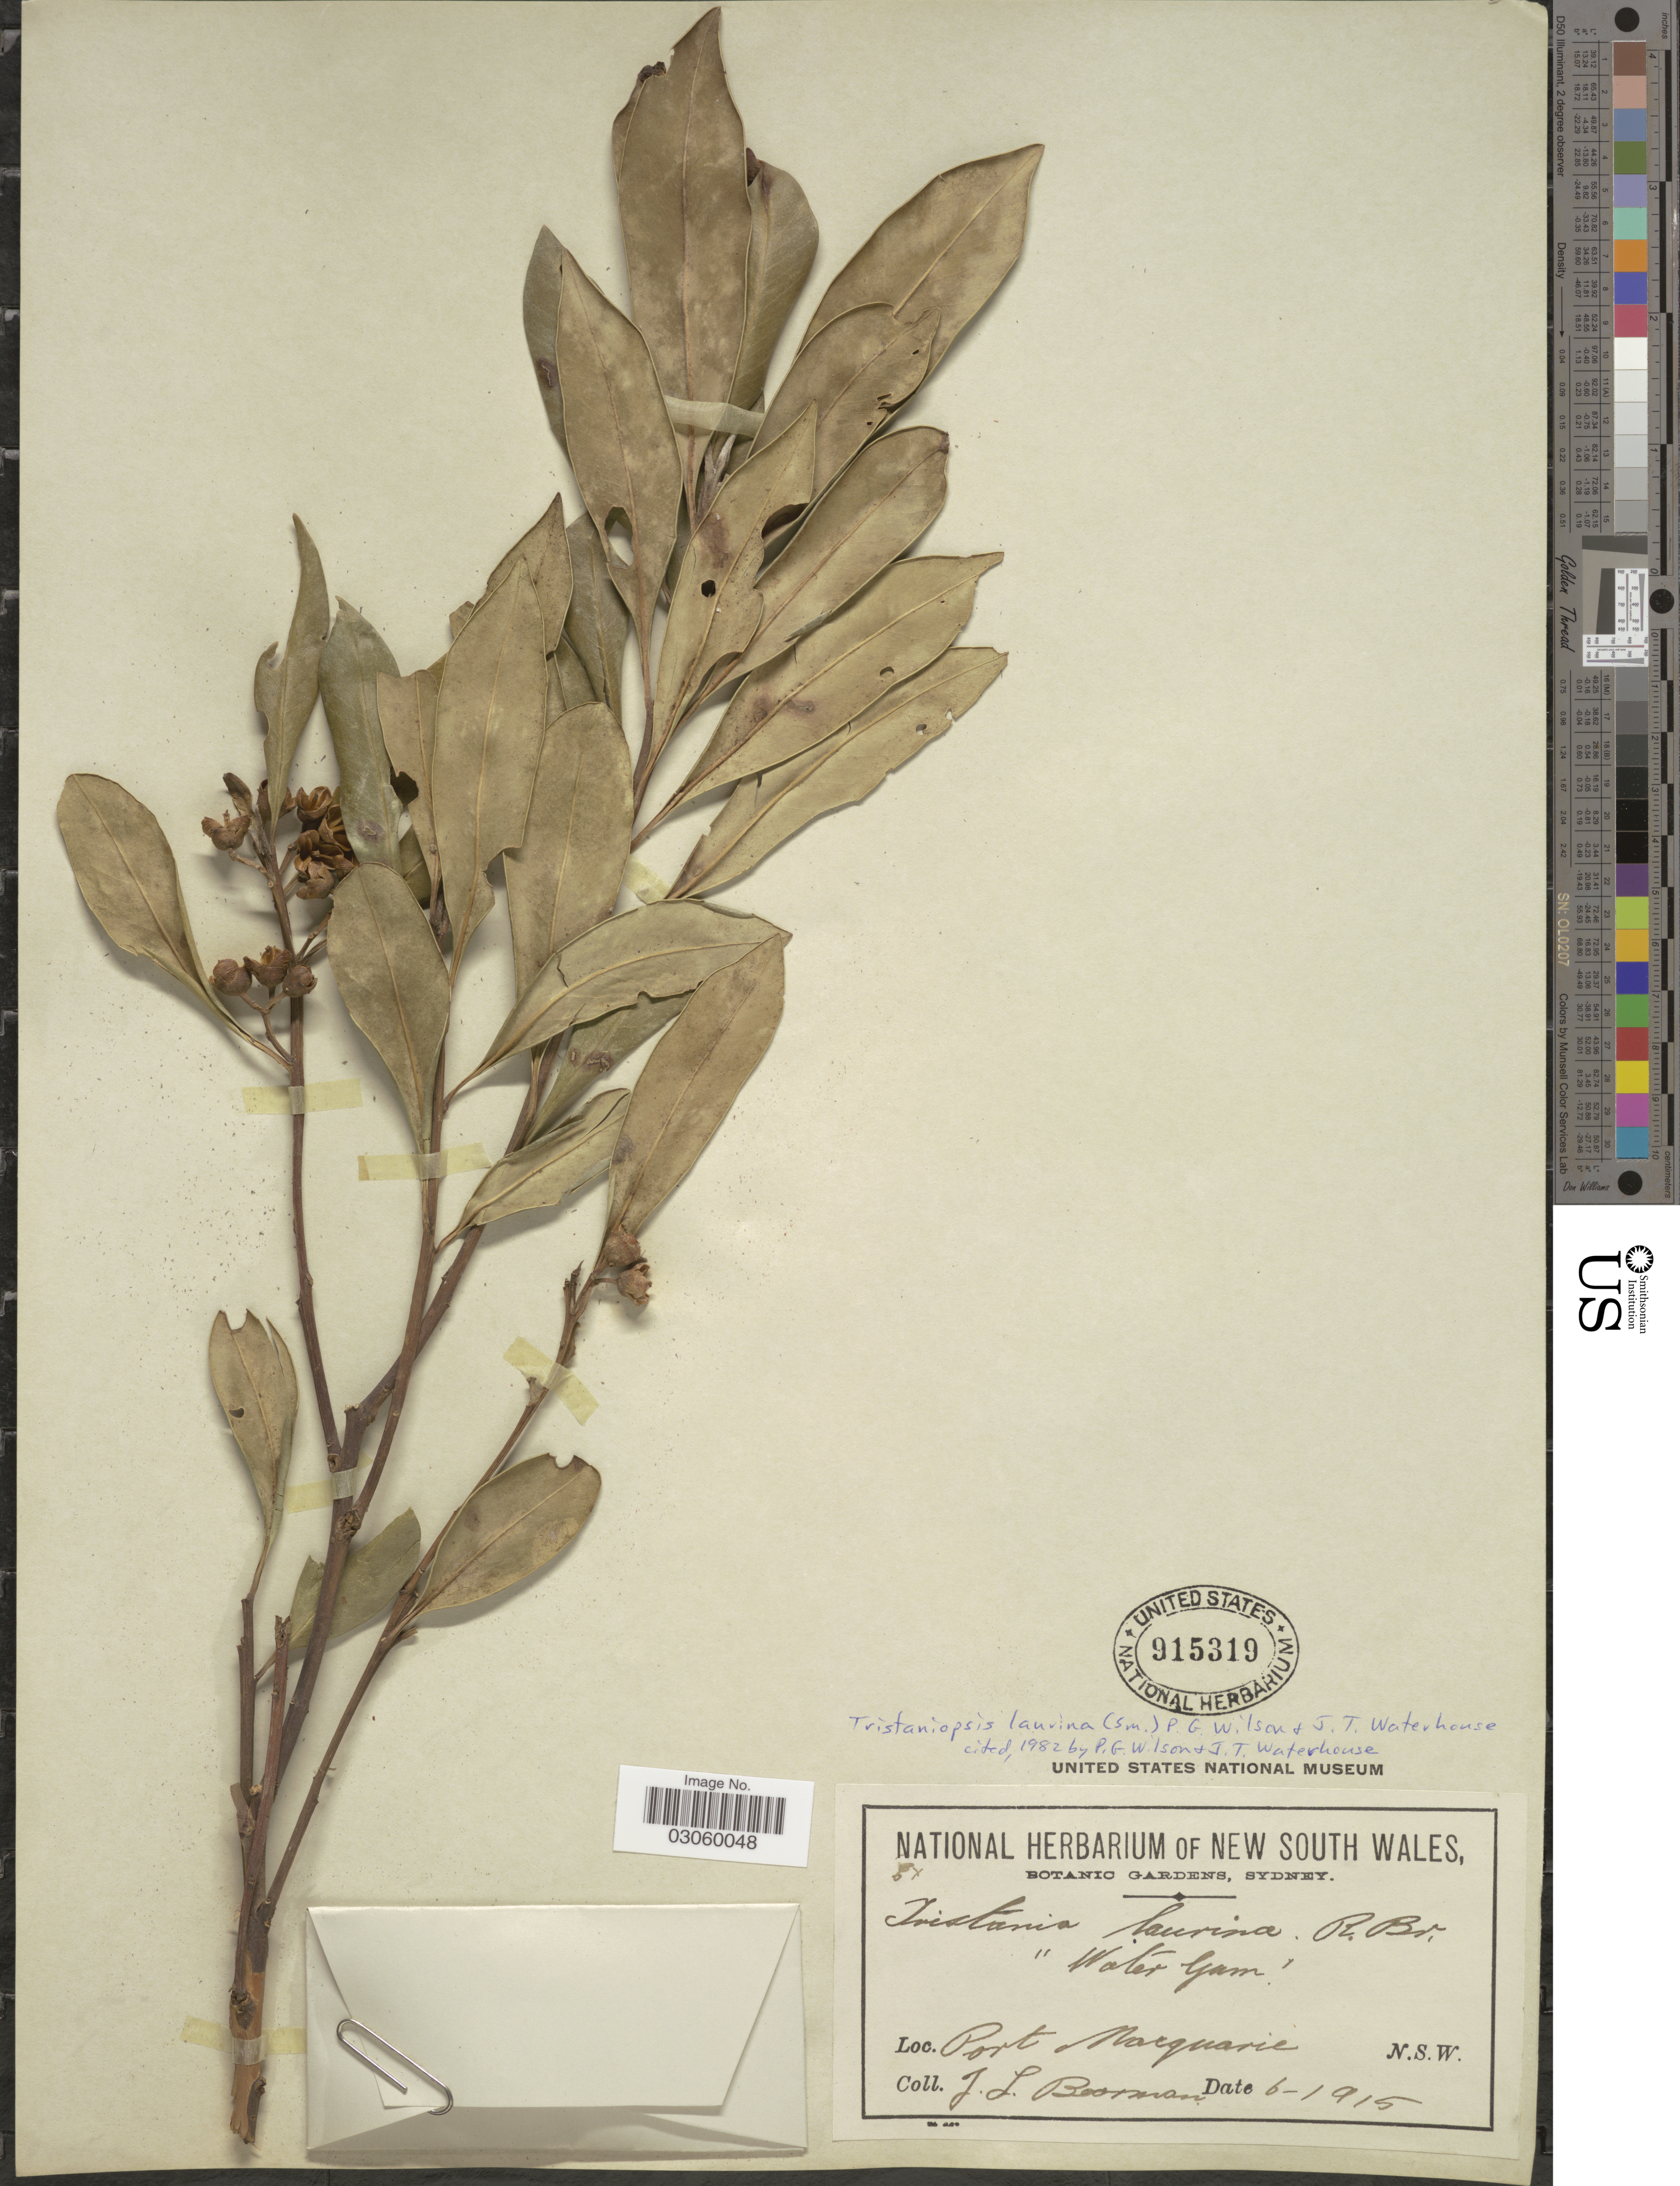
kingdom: Plantae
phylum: Tracheophyta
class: Magnoliopsida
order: Myrtales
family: Myrtaceae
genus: Tristaniopsis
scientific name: Tristaniopsis laurina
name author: (Sm.) P.G. Wilson & J. T. Waterh.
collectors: J. Boorman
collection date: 1915-06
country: Australia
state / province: New South Wales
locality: Port Macquarie.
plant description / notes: Cited by P.G. Wilson & J.T. Waterhouse, 1982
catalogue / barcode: US 915319